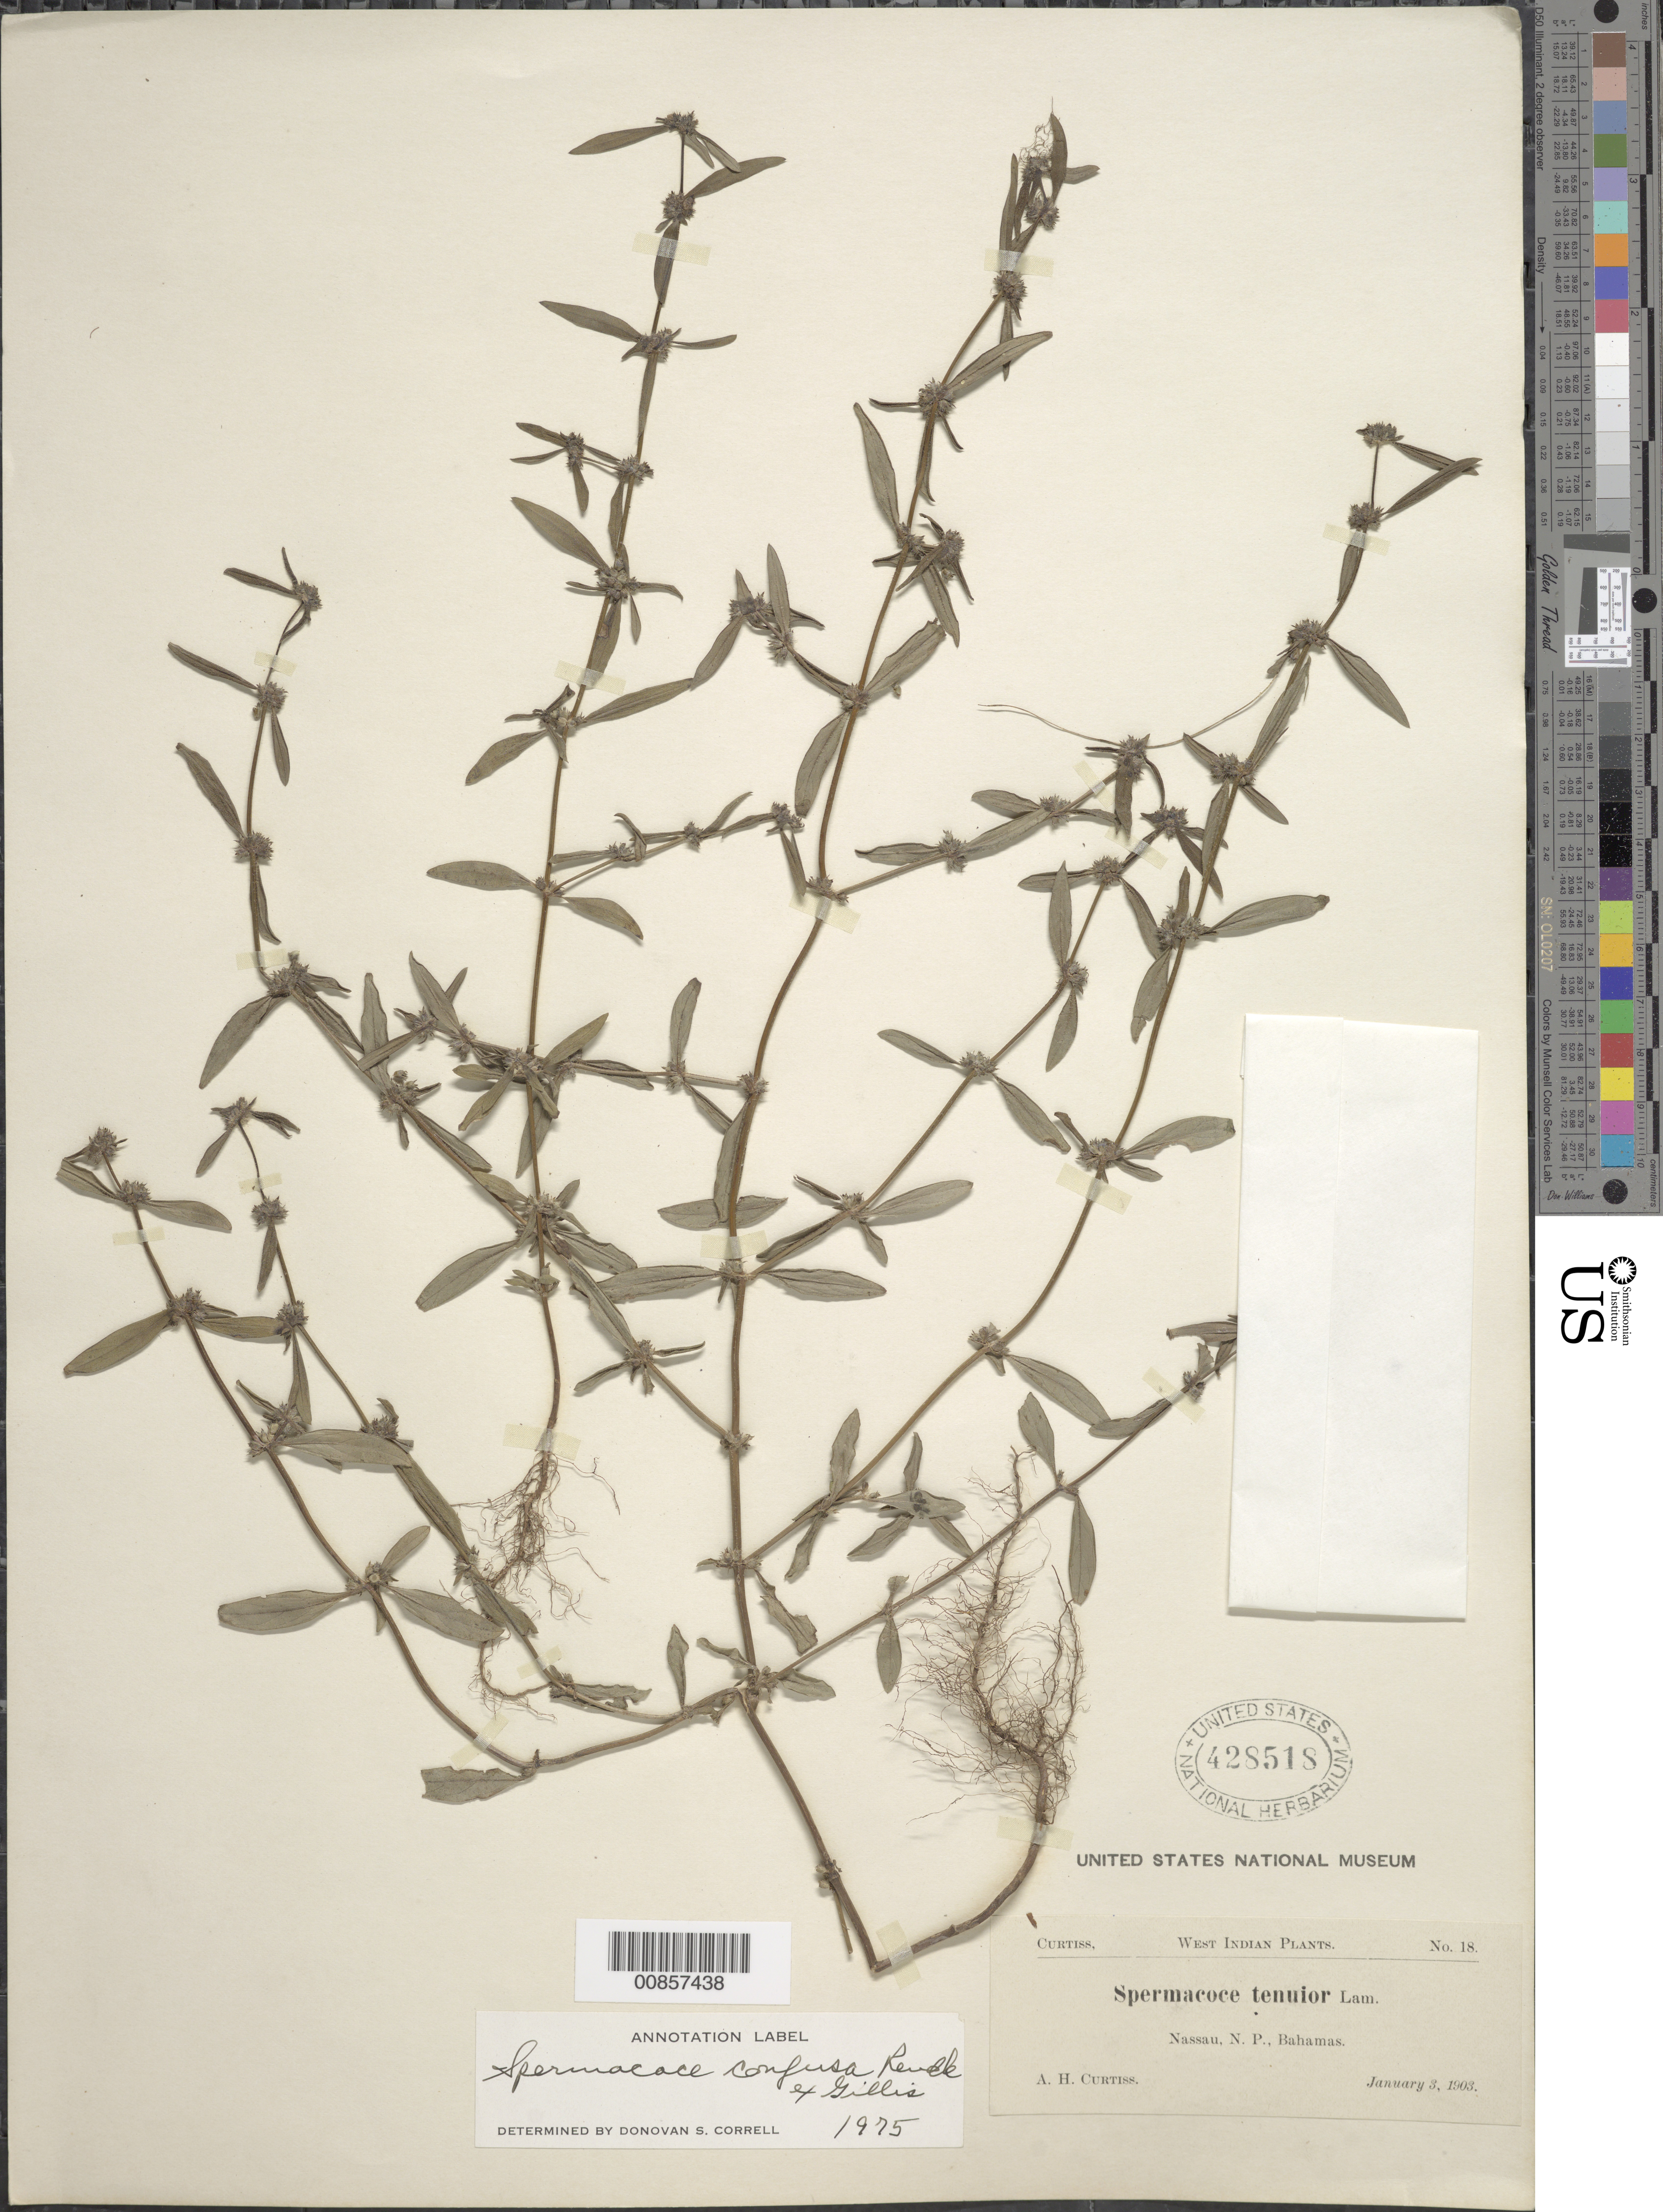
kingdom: Plantae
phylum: Tracheophyta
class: Magnoliopsida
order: Gentianales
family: Rubiaceae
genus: Spermacoce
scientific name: Spermacoce confusa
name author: Rendle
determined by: Correll, D. S.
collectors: A. H. Curtiss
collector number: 18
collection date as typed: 03 Jan 1903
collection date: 1903-01-03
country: Bahamas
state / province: New Providence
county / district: Nassau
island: New Providence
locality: Nassau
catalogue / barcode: US 428518